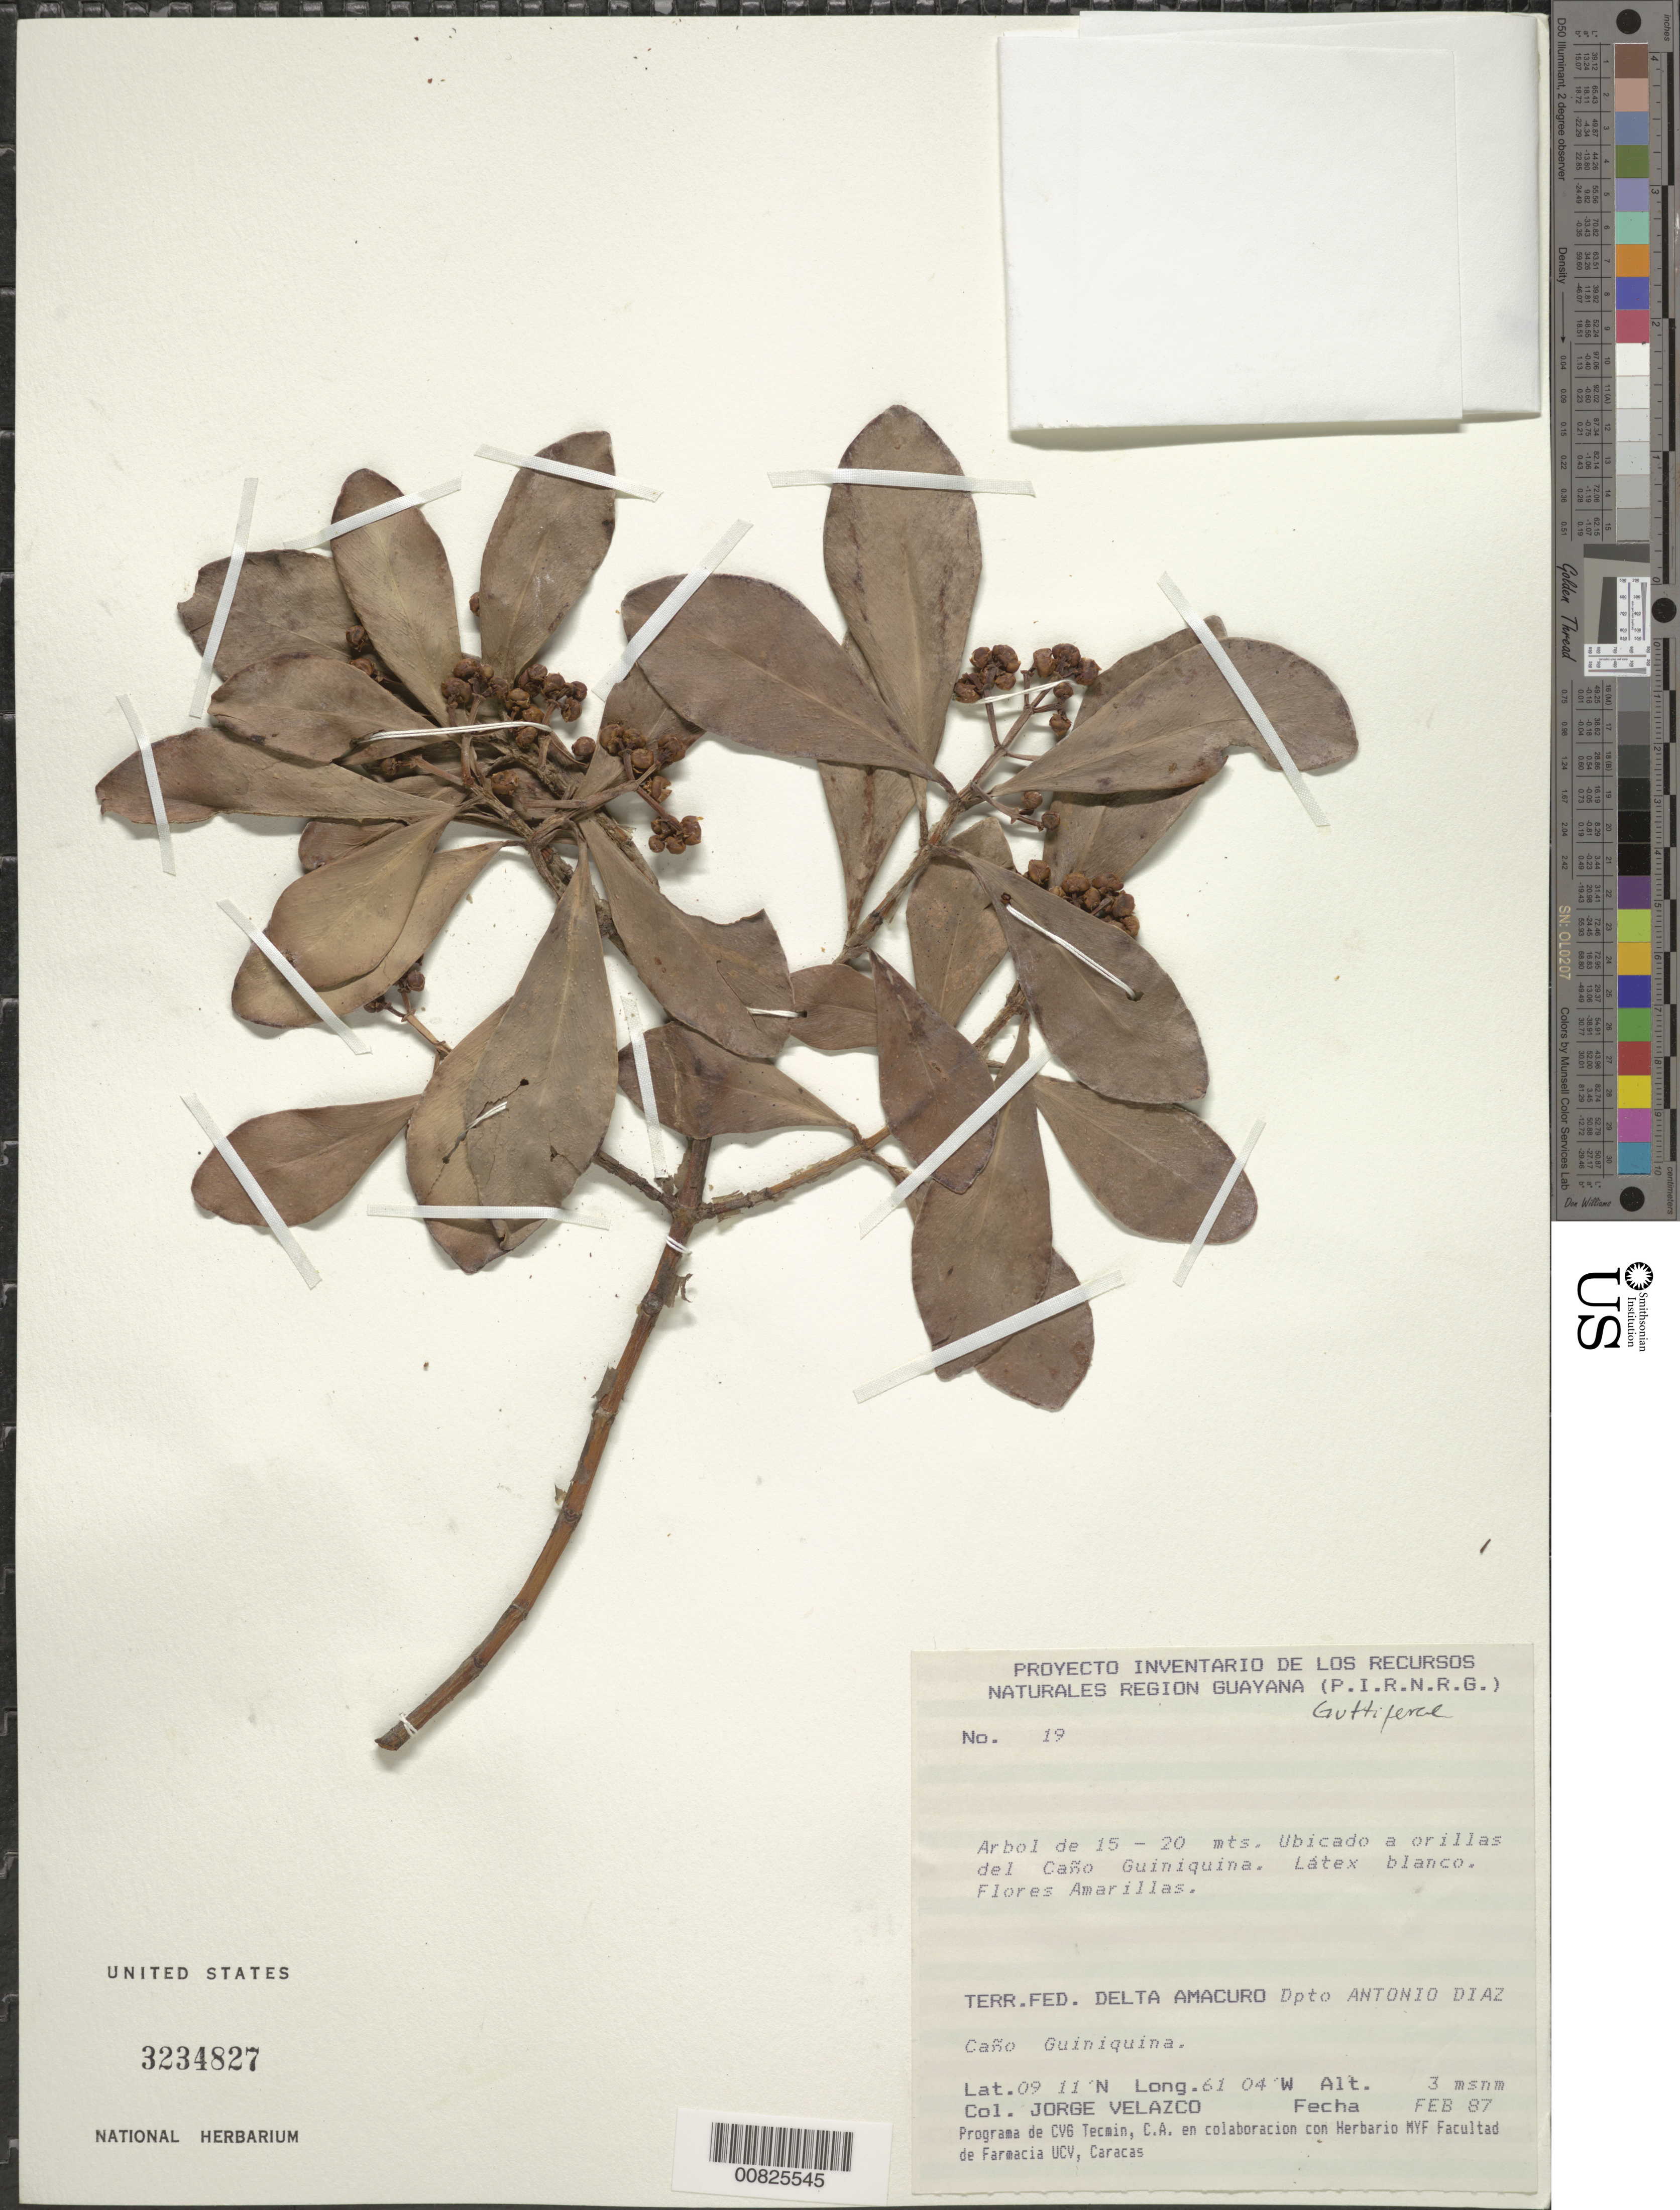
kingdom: Plantae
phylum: Tracheophyta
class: Magnoliopsida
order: Malpighiales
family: Clusiaceae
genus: Clusia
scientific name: Clusia flavida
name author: (Benth.) Pipoly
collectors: J. Velazco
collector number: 19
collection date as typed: Feb-87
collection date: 1987-02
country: Venezuela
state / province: Delta Amacuro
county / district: Antonio Díaz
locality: Caño Guiniquina, alrededor del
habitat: Orillas del caño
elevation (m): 3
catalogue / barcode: US 3234827